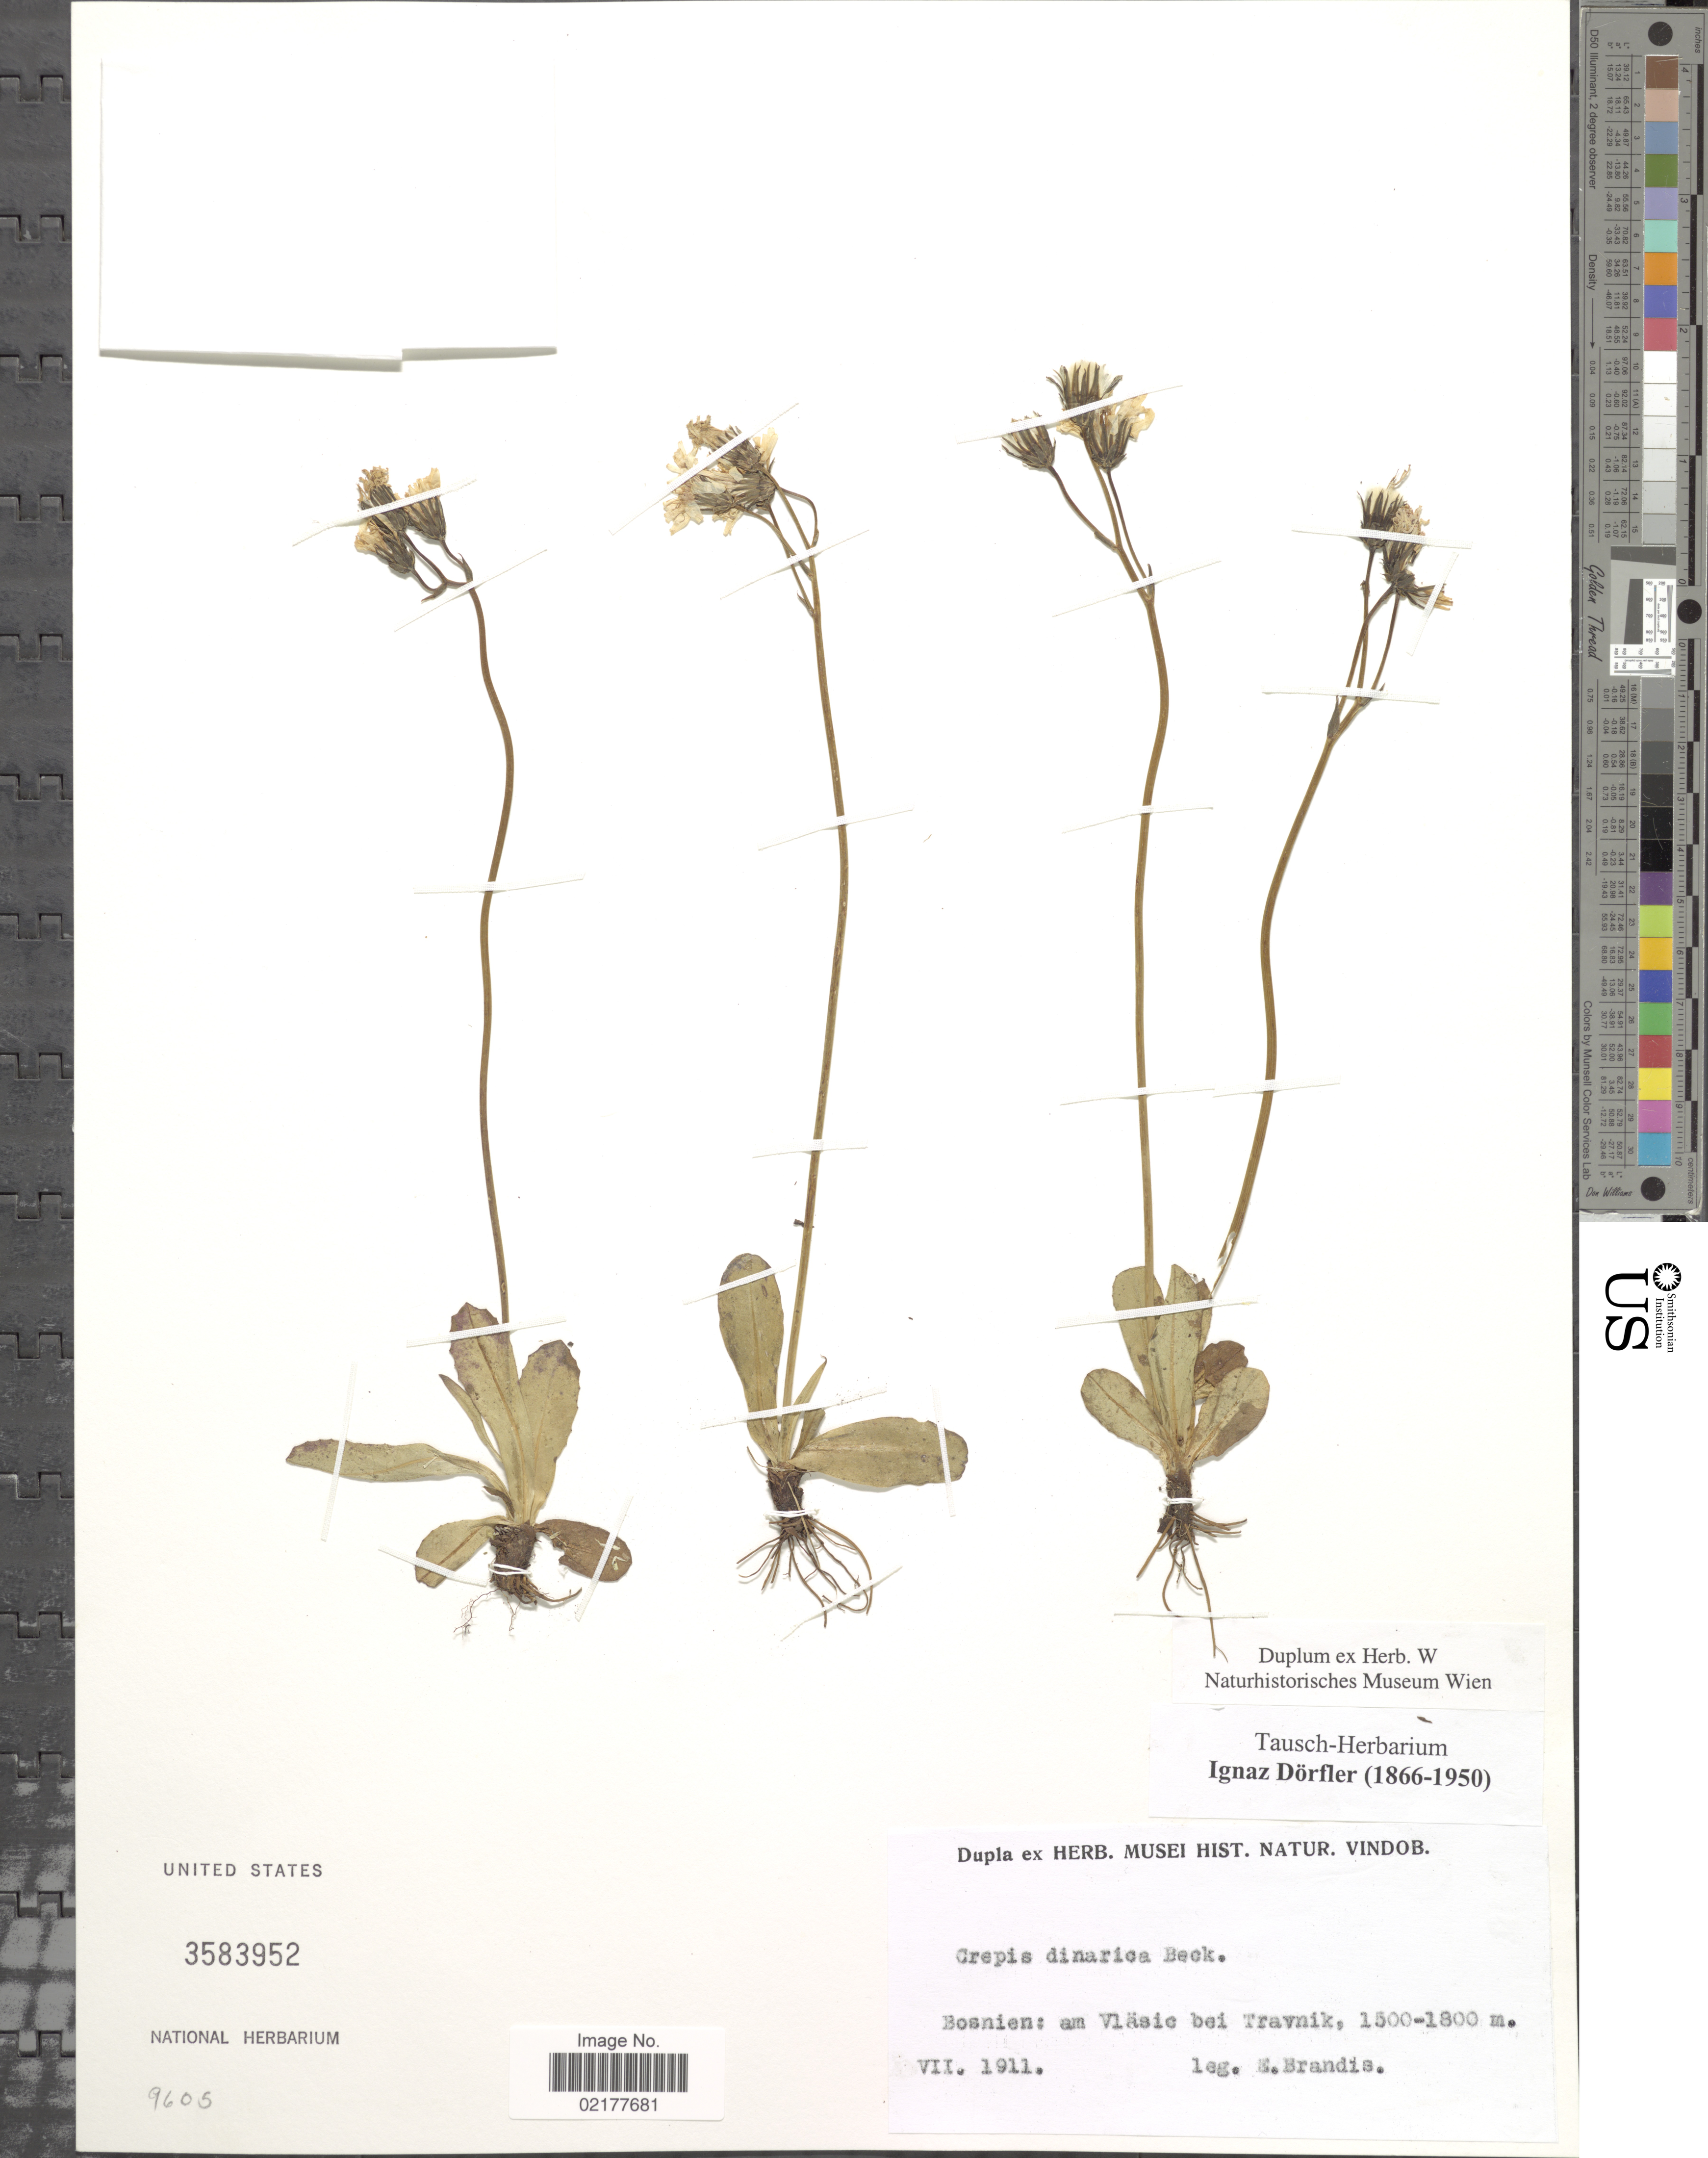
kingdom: Plantae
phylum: Tracheophyta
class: Magnoliopsida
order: Asterales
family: Asteraceae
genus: Crepis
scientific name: Crepis dinarica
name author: Beck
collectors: E. Brandis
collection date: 1911-07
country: Bosnia and Herzegovina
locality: Bosnien: am Vläsic bei Travnik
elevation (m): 1500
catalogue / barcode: US 3583952